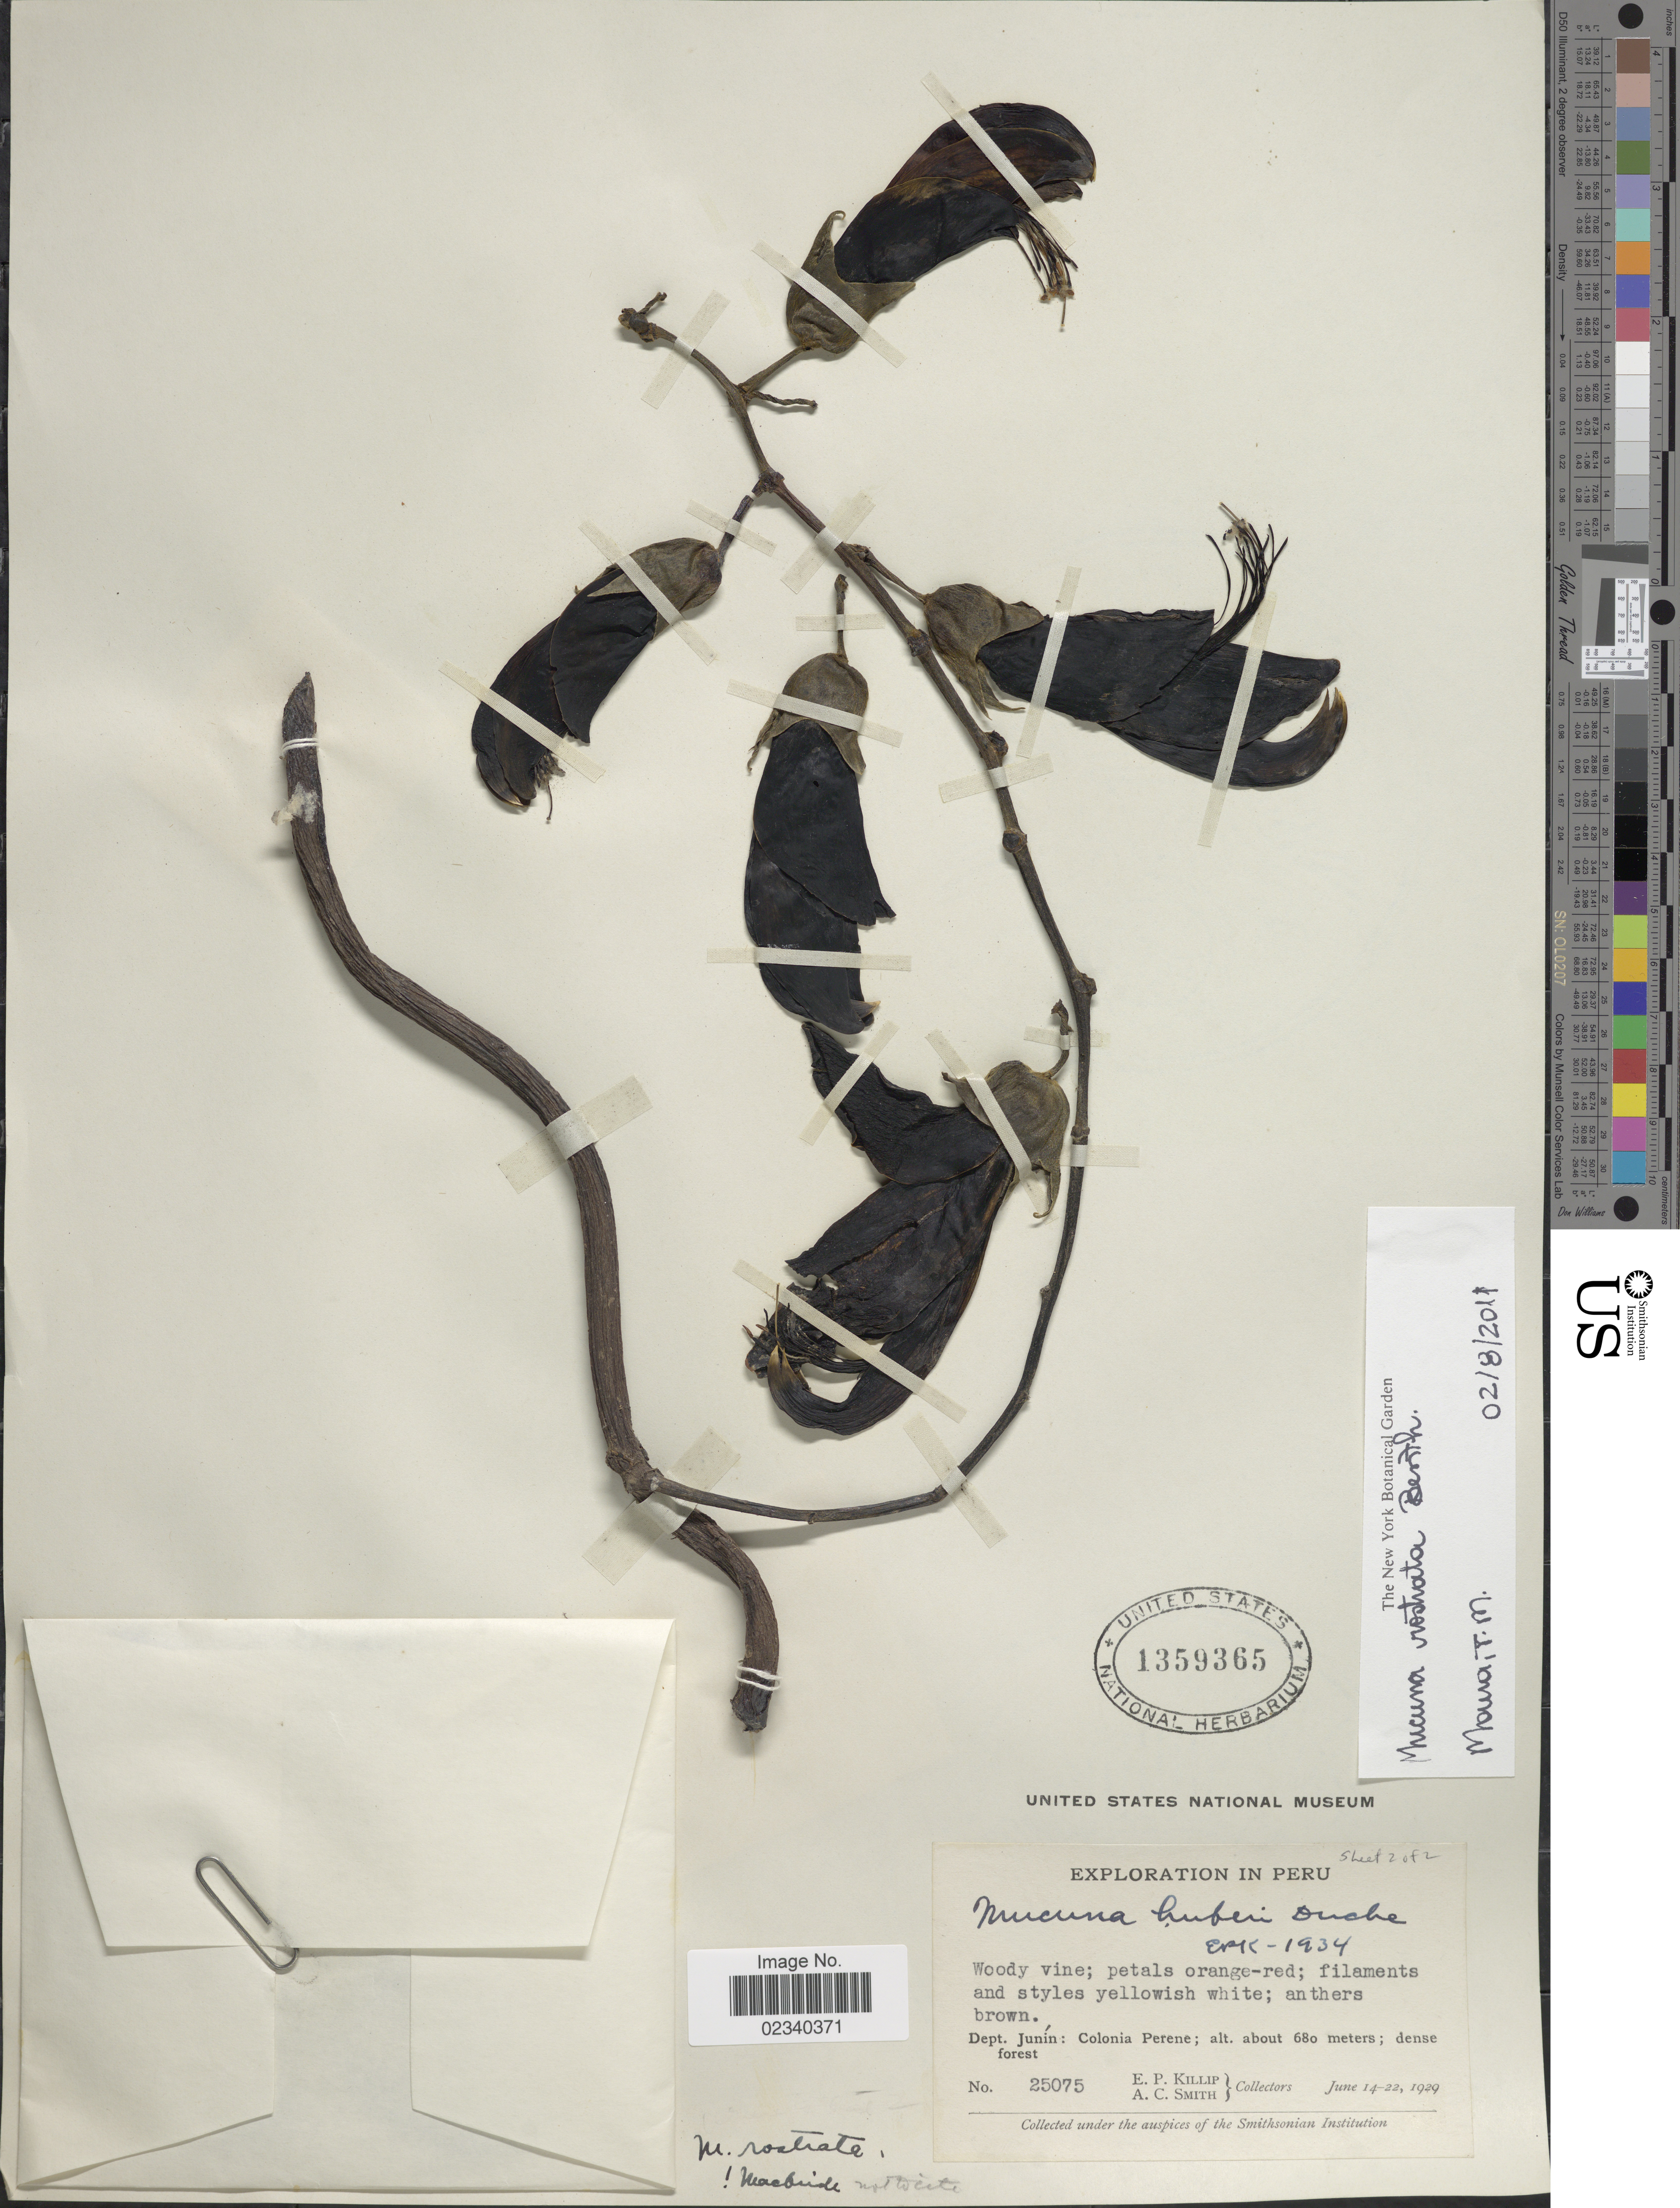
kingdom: Plantae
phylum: Tracheophyta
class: Magnoliopsida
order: Fabales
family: Fabaceae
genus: Mucuna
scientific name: Mucuna rostrata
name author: Benth.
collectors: E. P. Killip & A. C. Smith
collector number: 25075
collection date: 1929-06-14/1929-06-22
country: Peru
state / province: Junín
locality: Dept. Junin: Colonia Perene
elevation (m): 680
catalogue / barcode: US 1359365